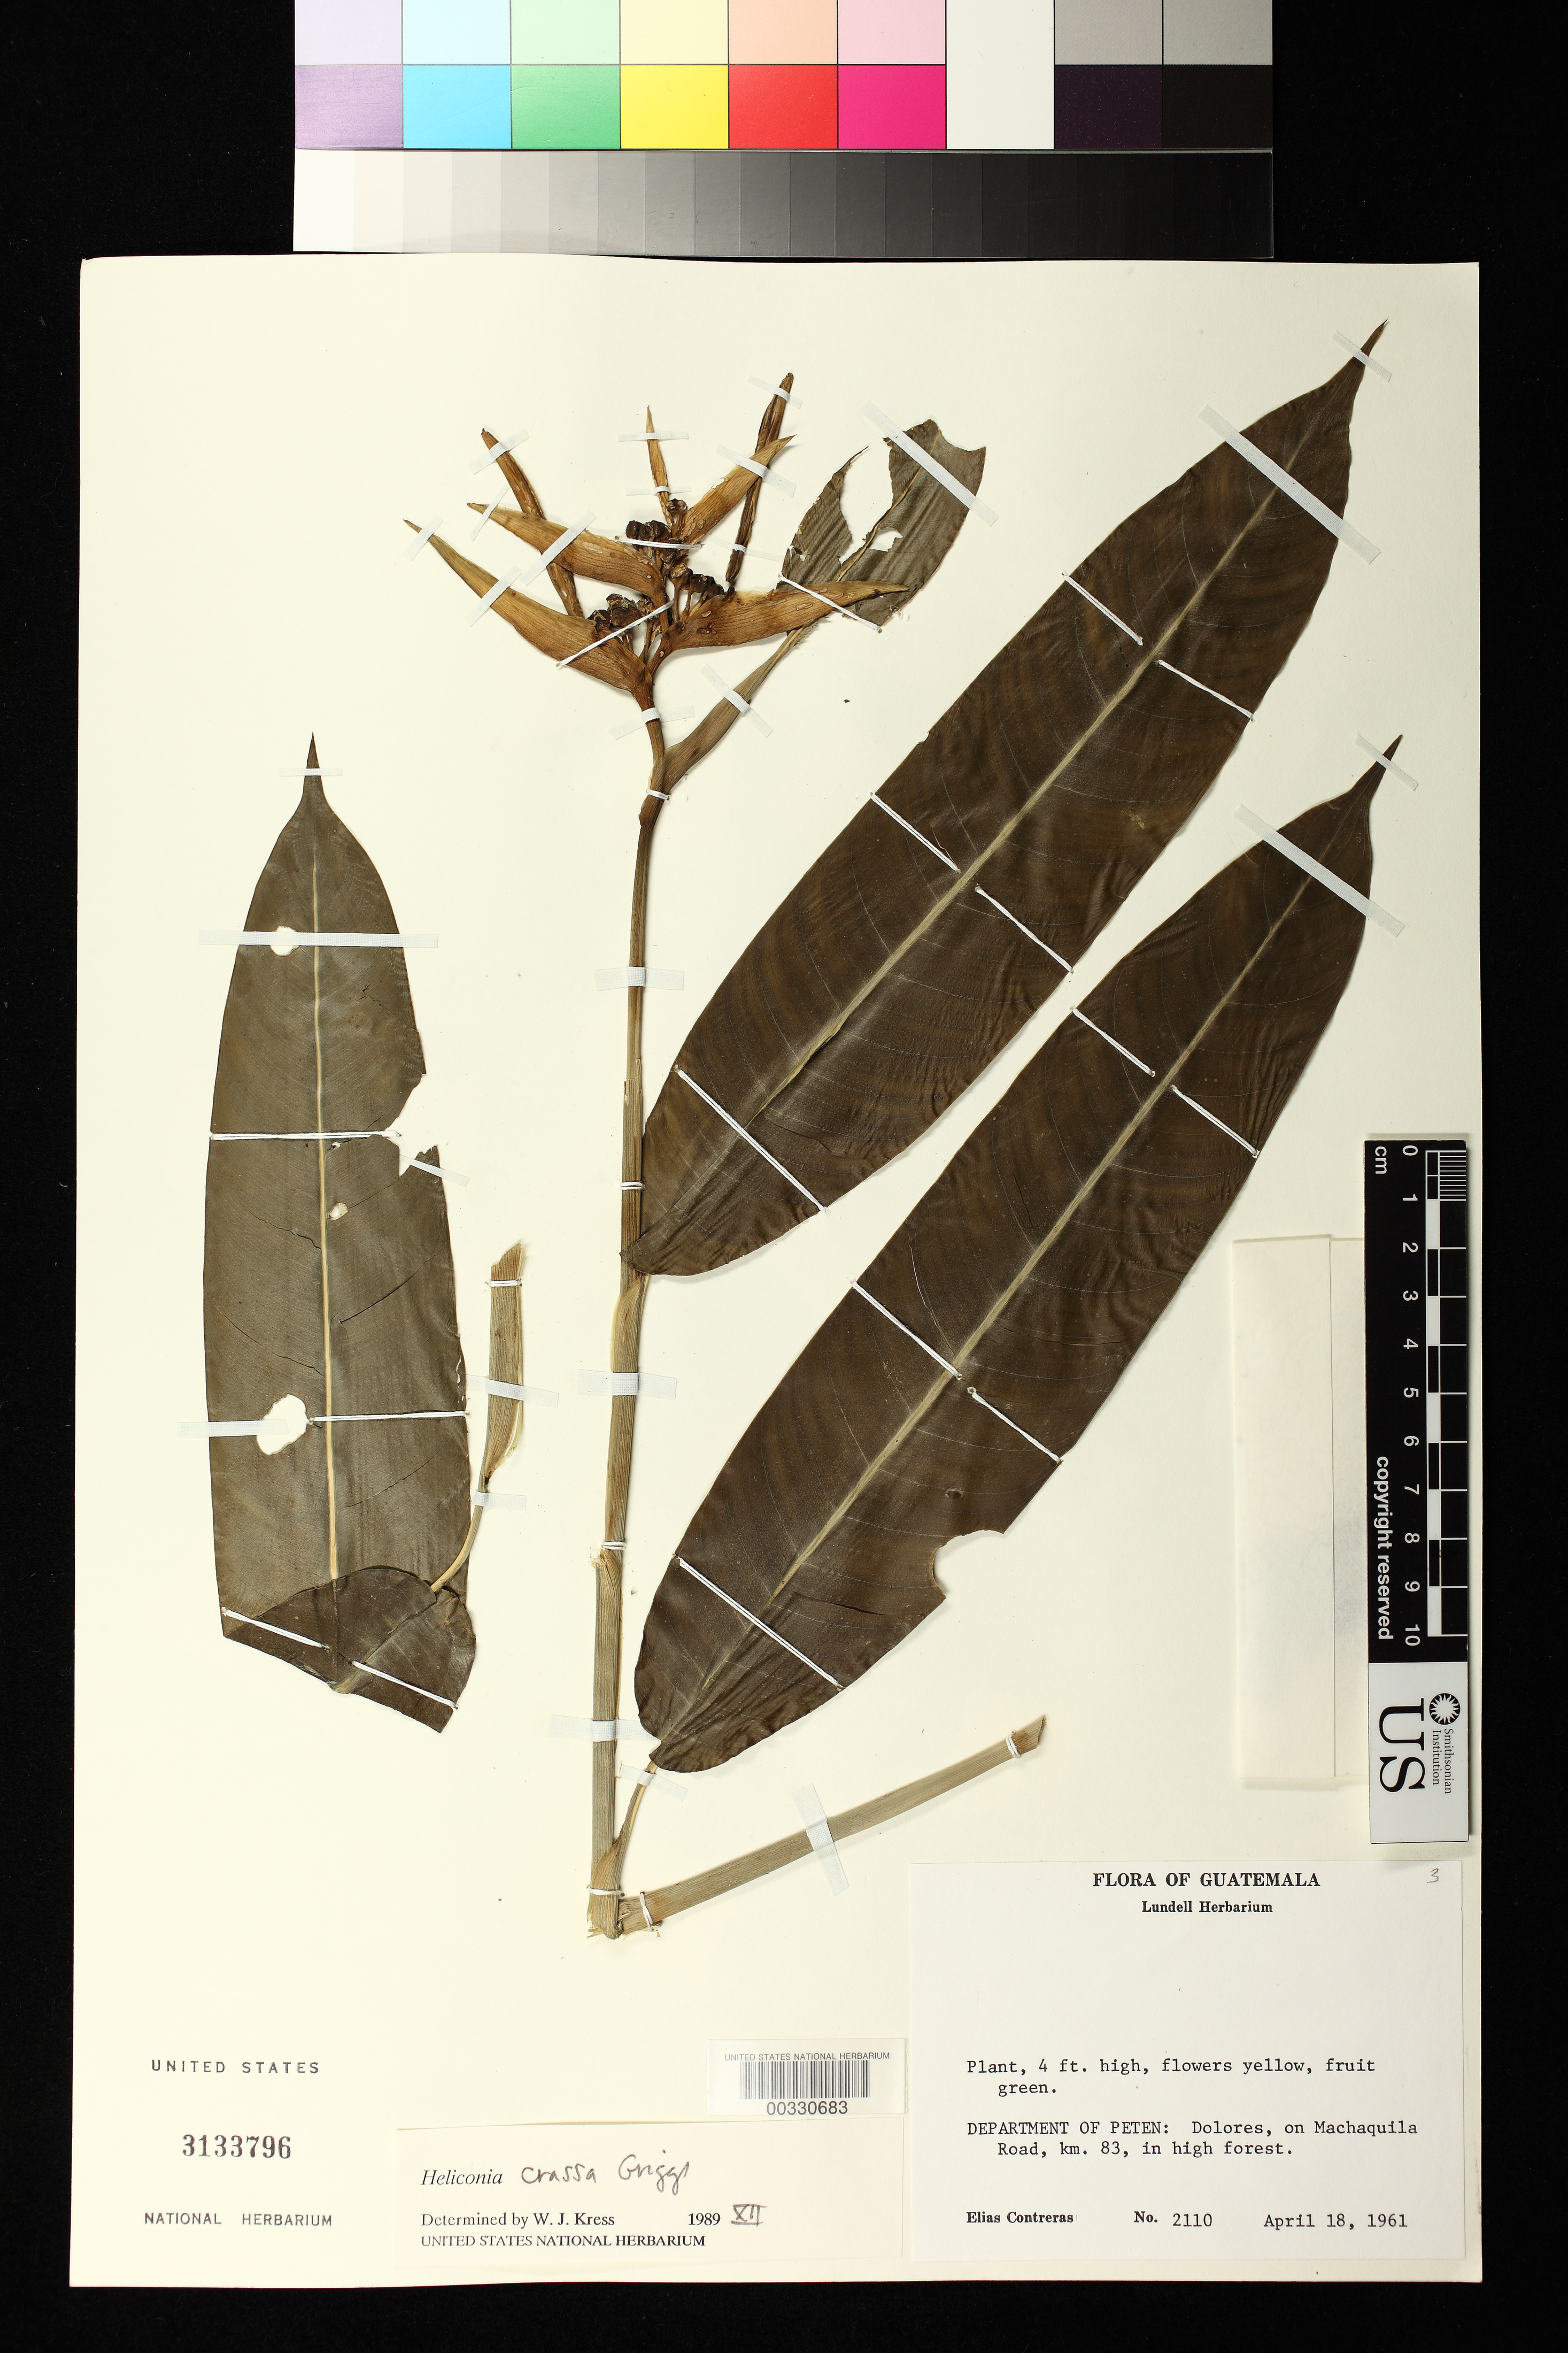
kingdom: Plantae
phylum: Tracheophyta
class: Liliopsida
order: Zingiberales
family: Heliconiaceae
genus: Heliconia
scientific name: Heliconia crassa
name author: R.F. Griggs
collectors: E. Contreras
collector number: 2110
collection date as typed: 18 Apr 1961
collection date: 1961-04-18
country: Guatemala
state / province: El Petén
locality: Dolores, on Machaquila road, km 83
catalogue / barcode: US 3133796